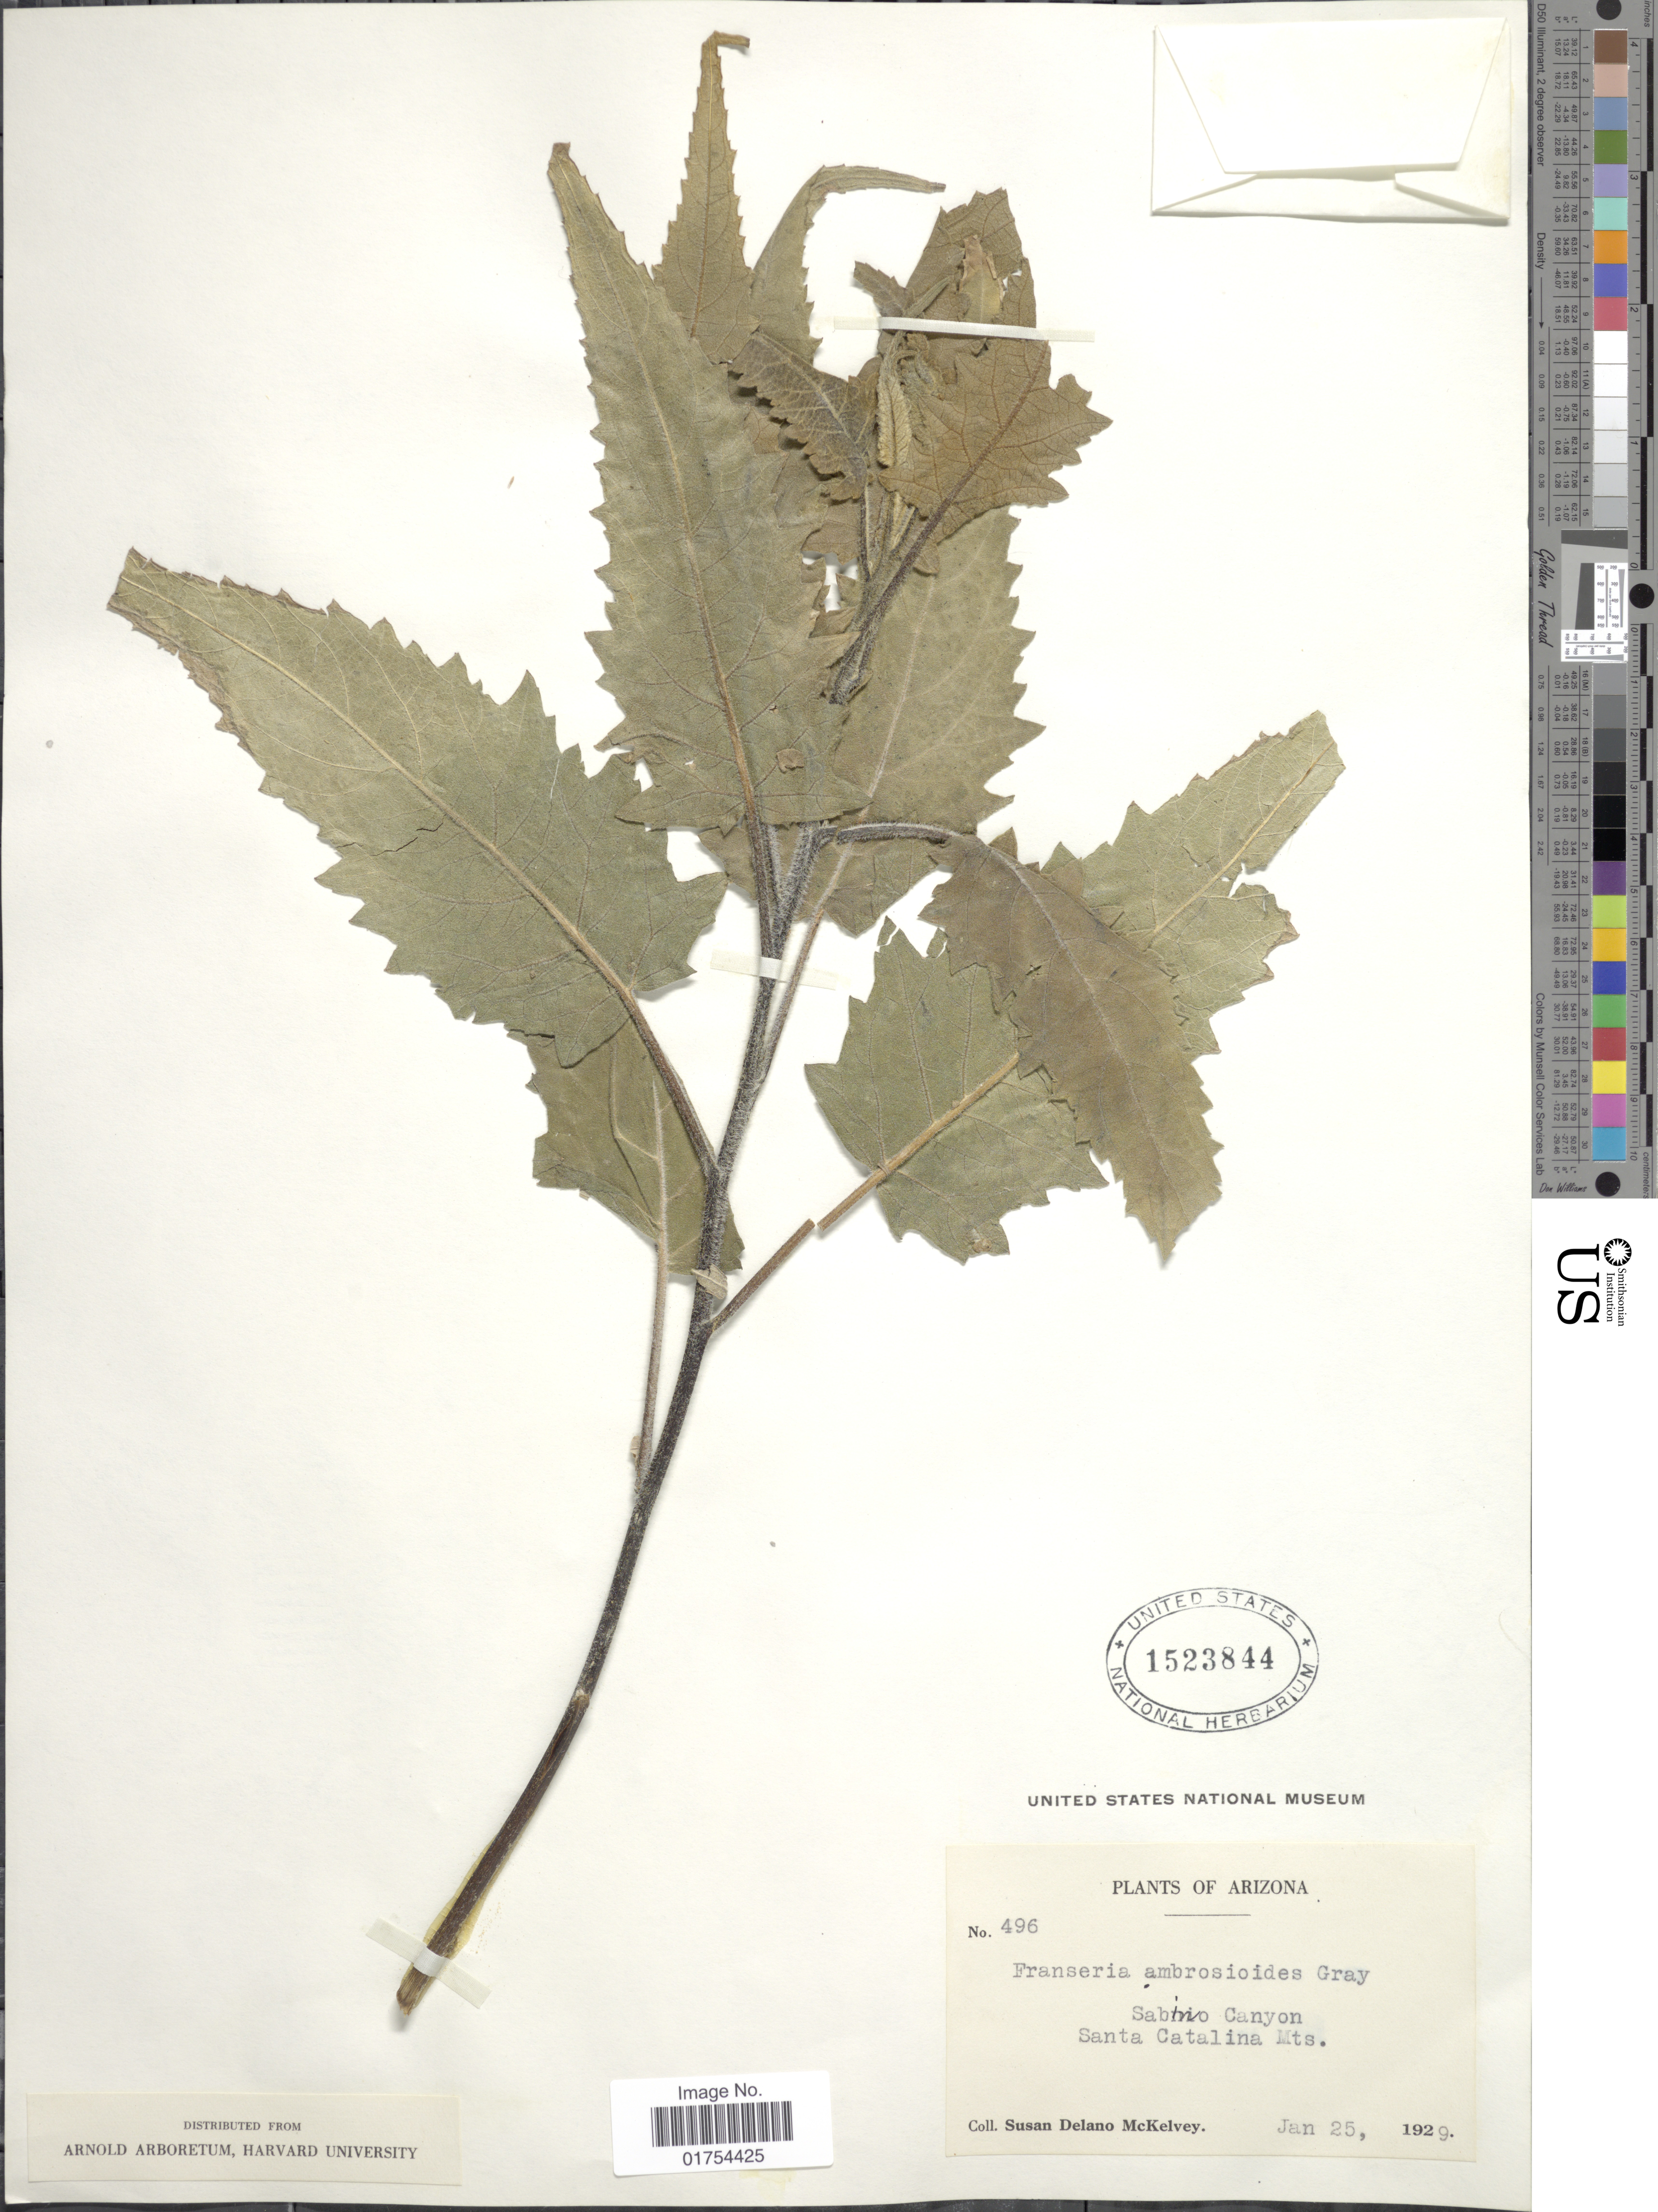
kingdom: Plantae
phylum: Tracheophyta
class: Magnoliopsida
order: Asterales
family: Asteraceae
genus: Franseria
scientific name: Franseria ambrosioides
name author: Cav.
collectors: S. A. McKelvey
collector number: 496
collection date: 1929-01-25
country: United States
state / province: Arizona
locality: Sabino Canyon, Santa Catalina Mts.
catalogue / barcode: US 1523844